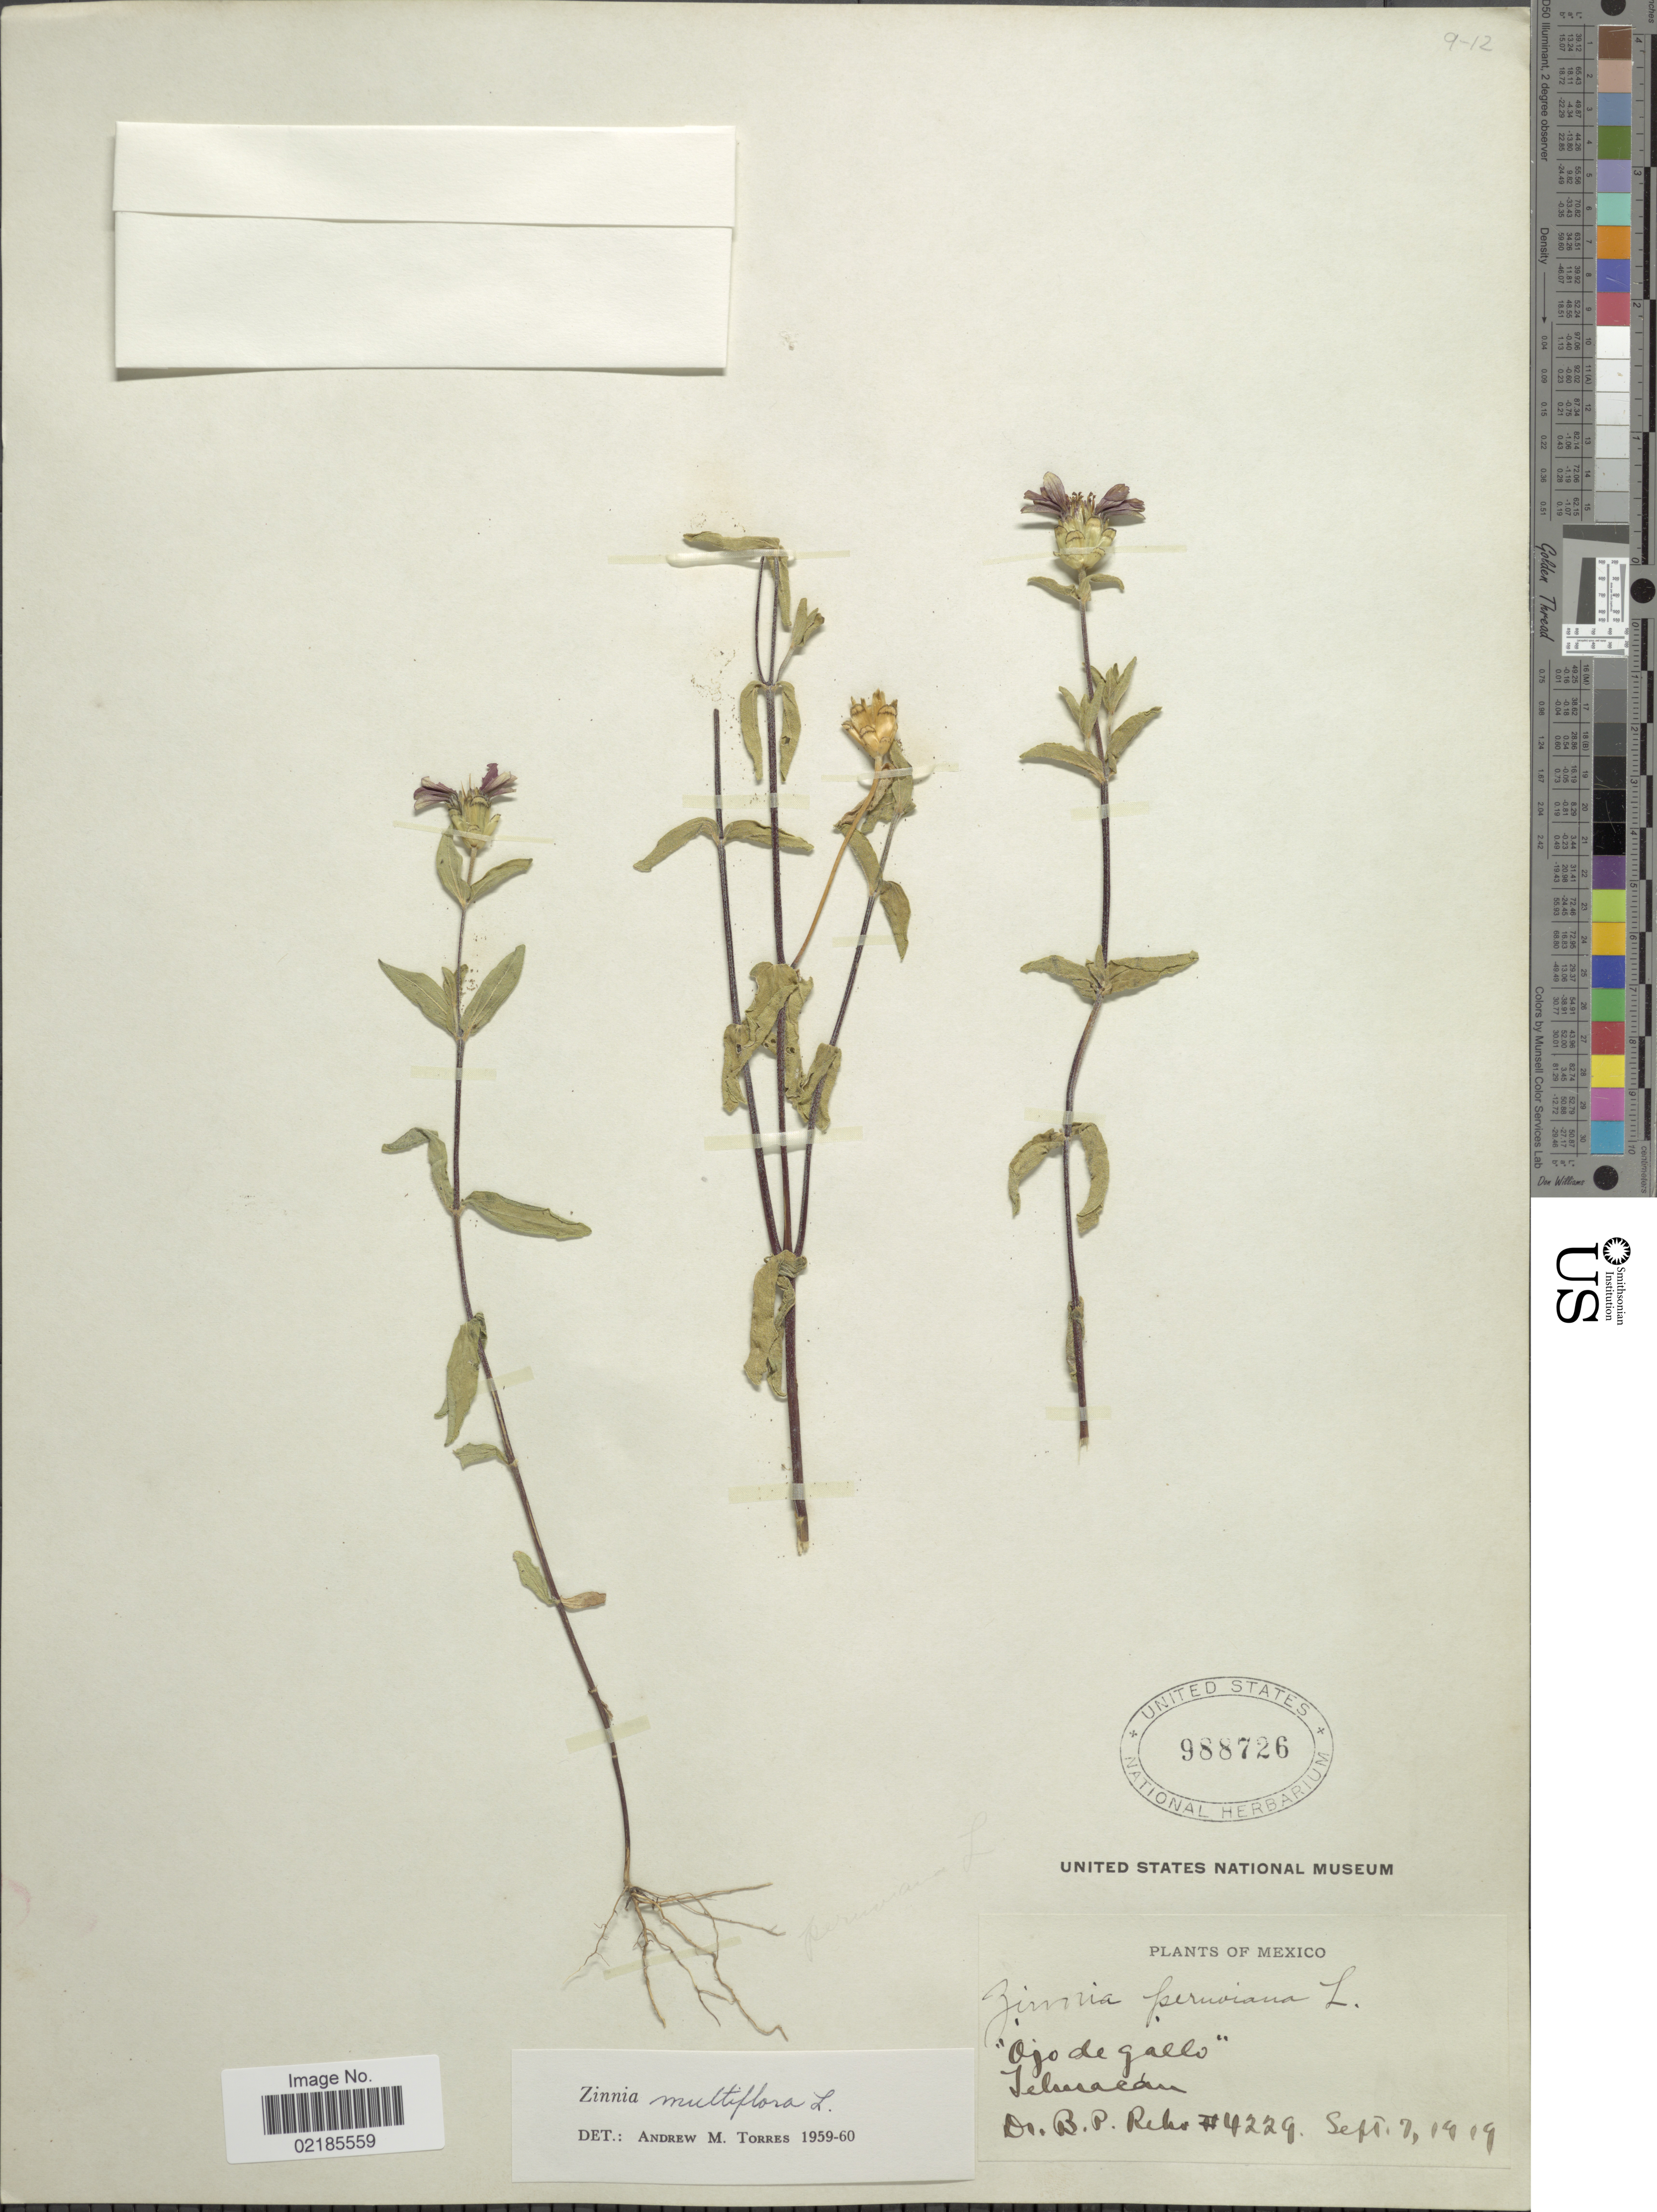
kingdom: Plantae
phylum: Tracheophyta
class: Magnoliopsida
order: Asterales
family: Asteraceae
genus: Zinnia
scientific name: Zinnia peruviana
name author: (L.) L.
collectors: B. P. Reko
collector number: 4229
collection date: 1919-09-07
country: Mexico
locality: Ojo de Gallo, Tehuacan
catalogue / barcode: US 988726